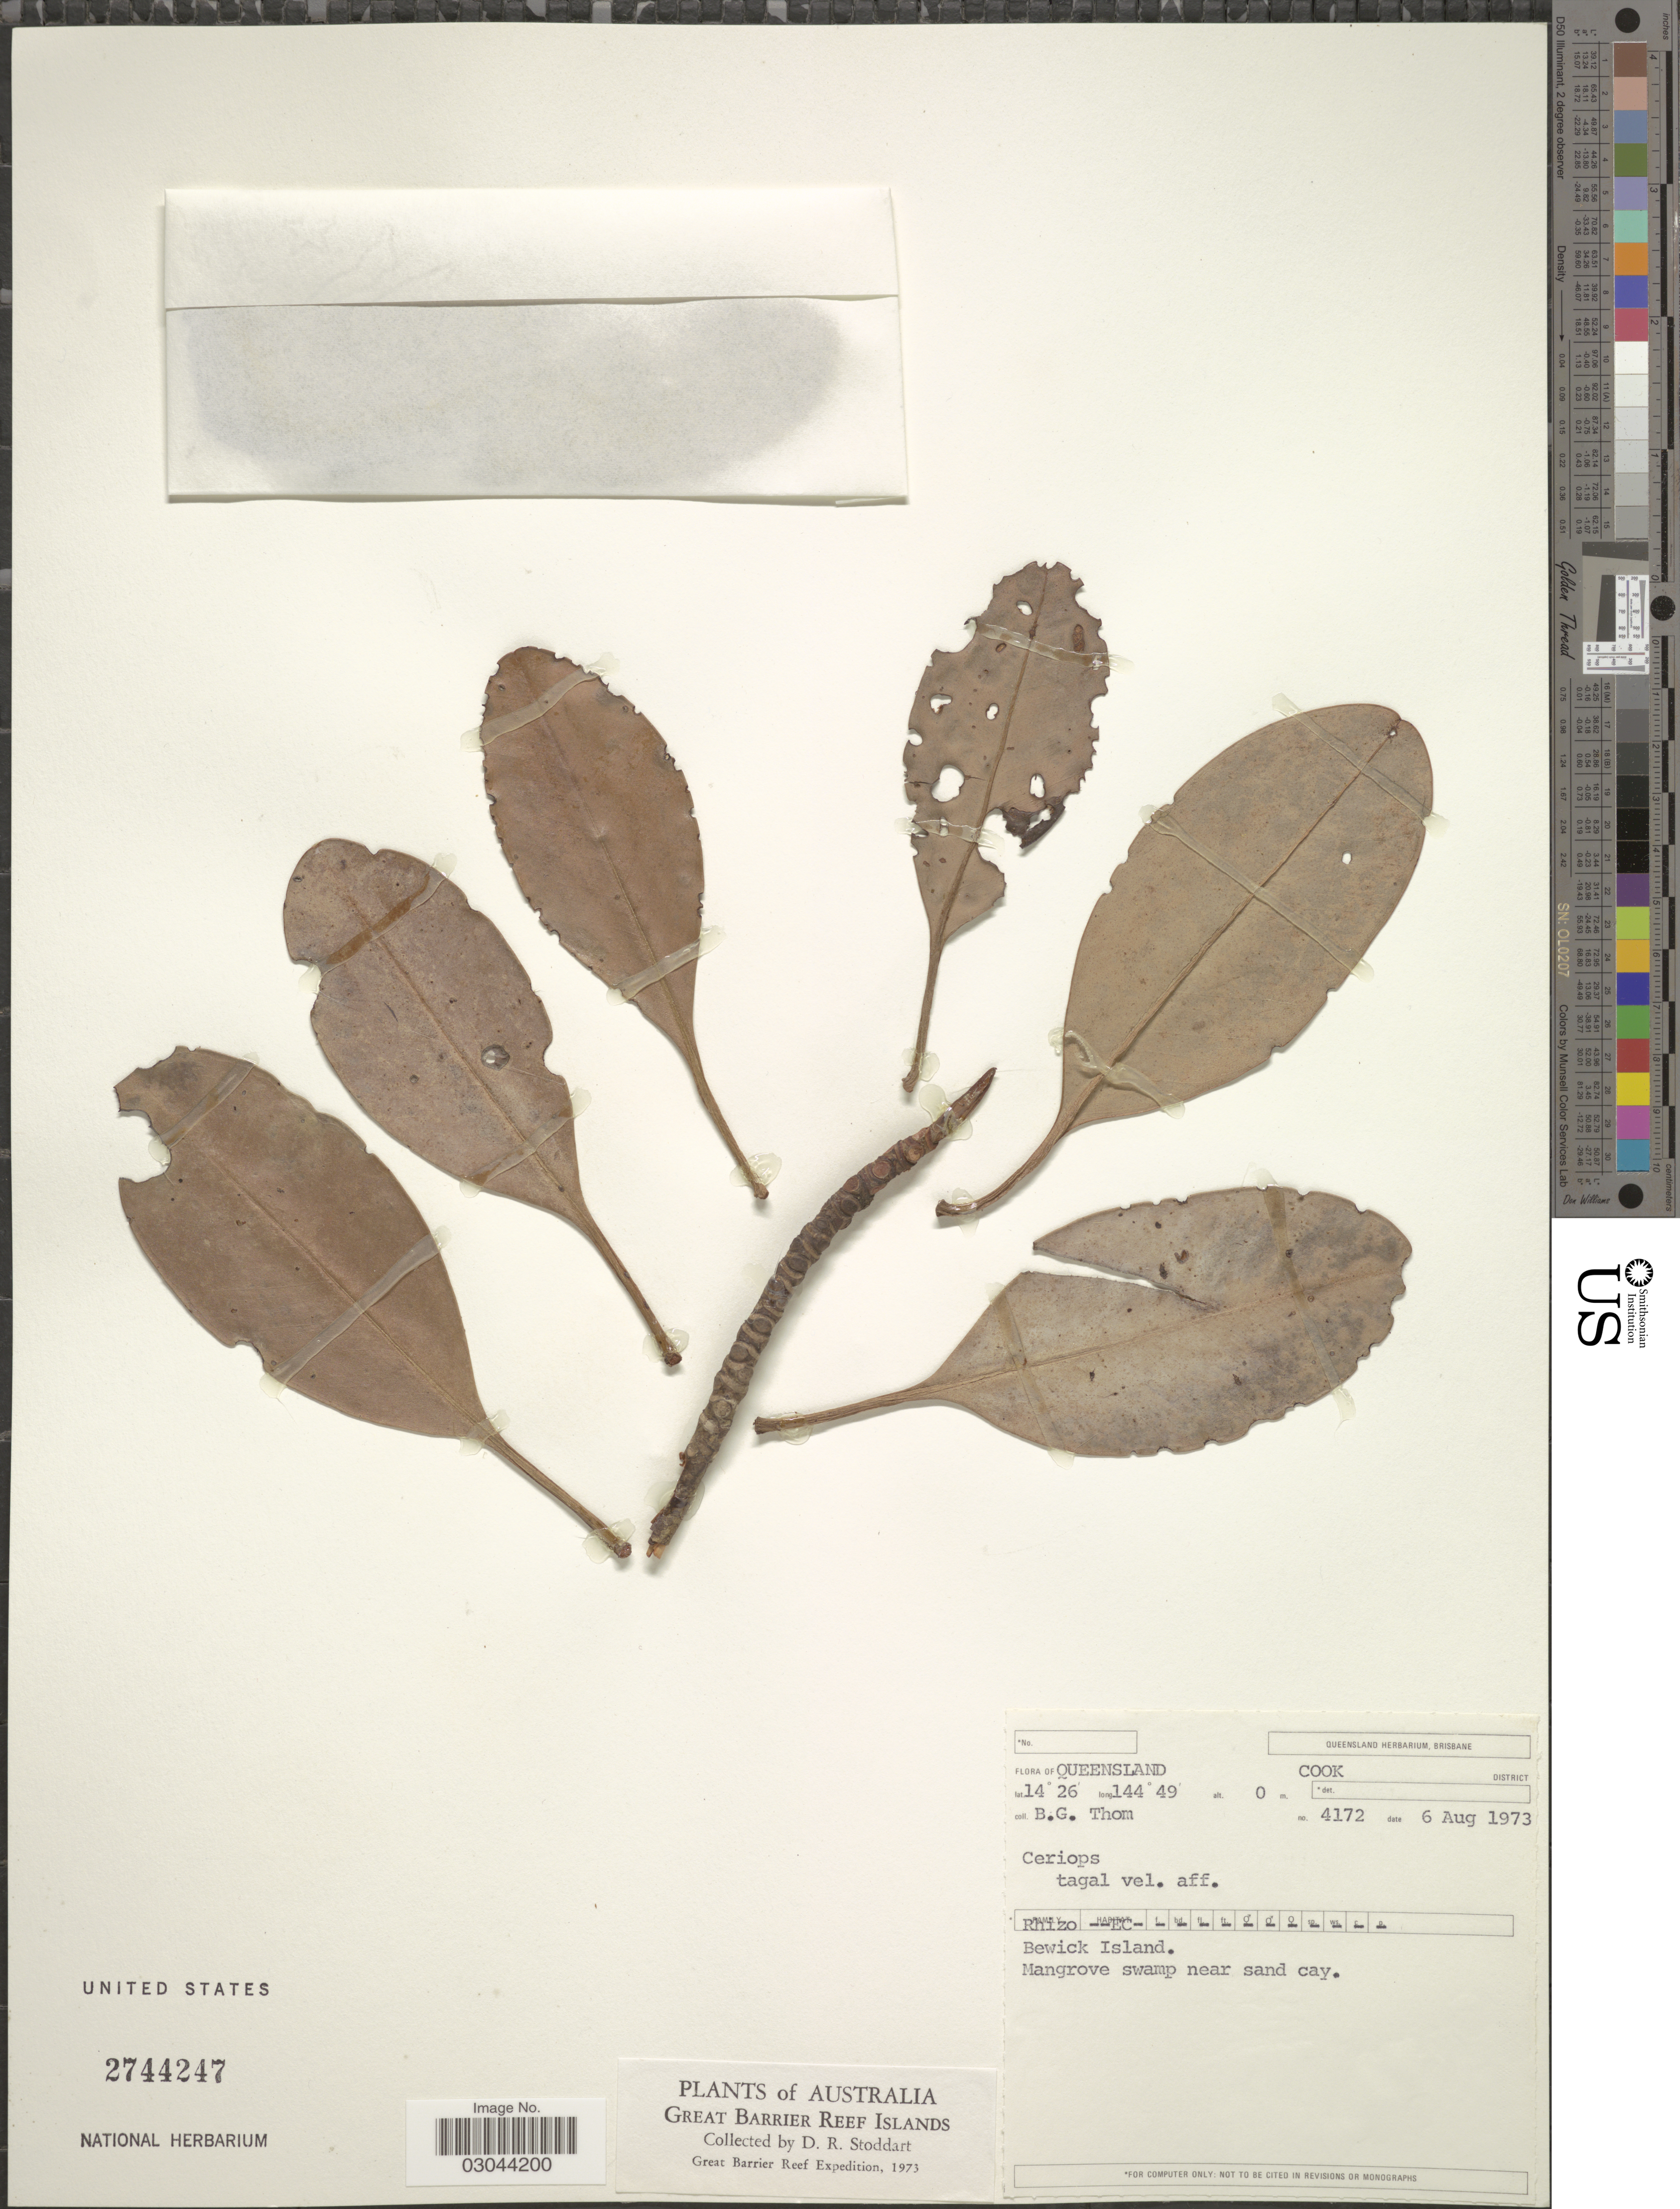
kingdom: Plantae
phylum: Tracheophyta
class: Magnoliopsida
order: Malpighiales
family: Rhizophoraceae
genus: Ceriops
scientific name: Ceriops tagal var. tagal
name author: (Perr.) C.B. Rob.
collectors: B. Thom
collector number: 4172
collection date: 1973-08-06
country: Australia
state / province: Queensland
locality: Cook District. Bewick Island. Great Barrier Reef Islands.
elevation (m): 0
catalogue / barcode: US 2744247